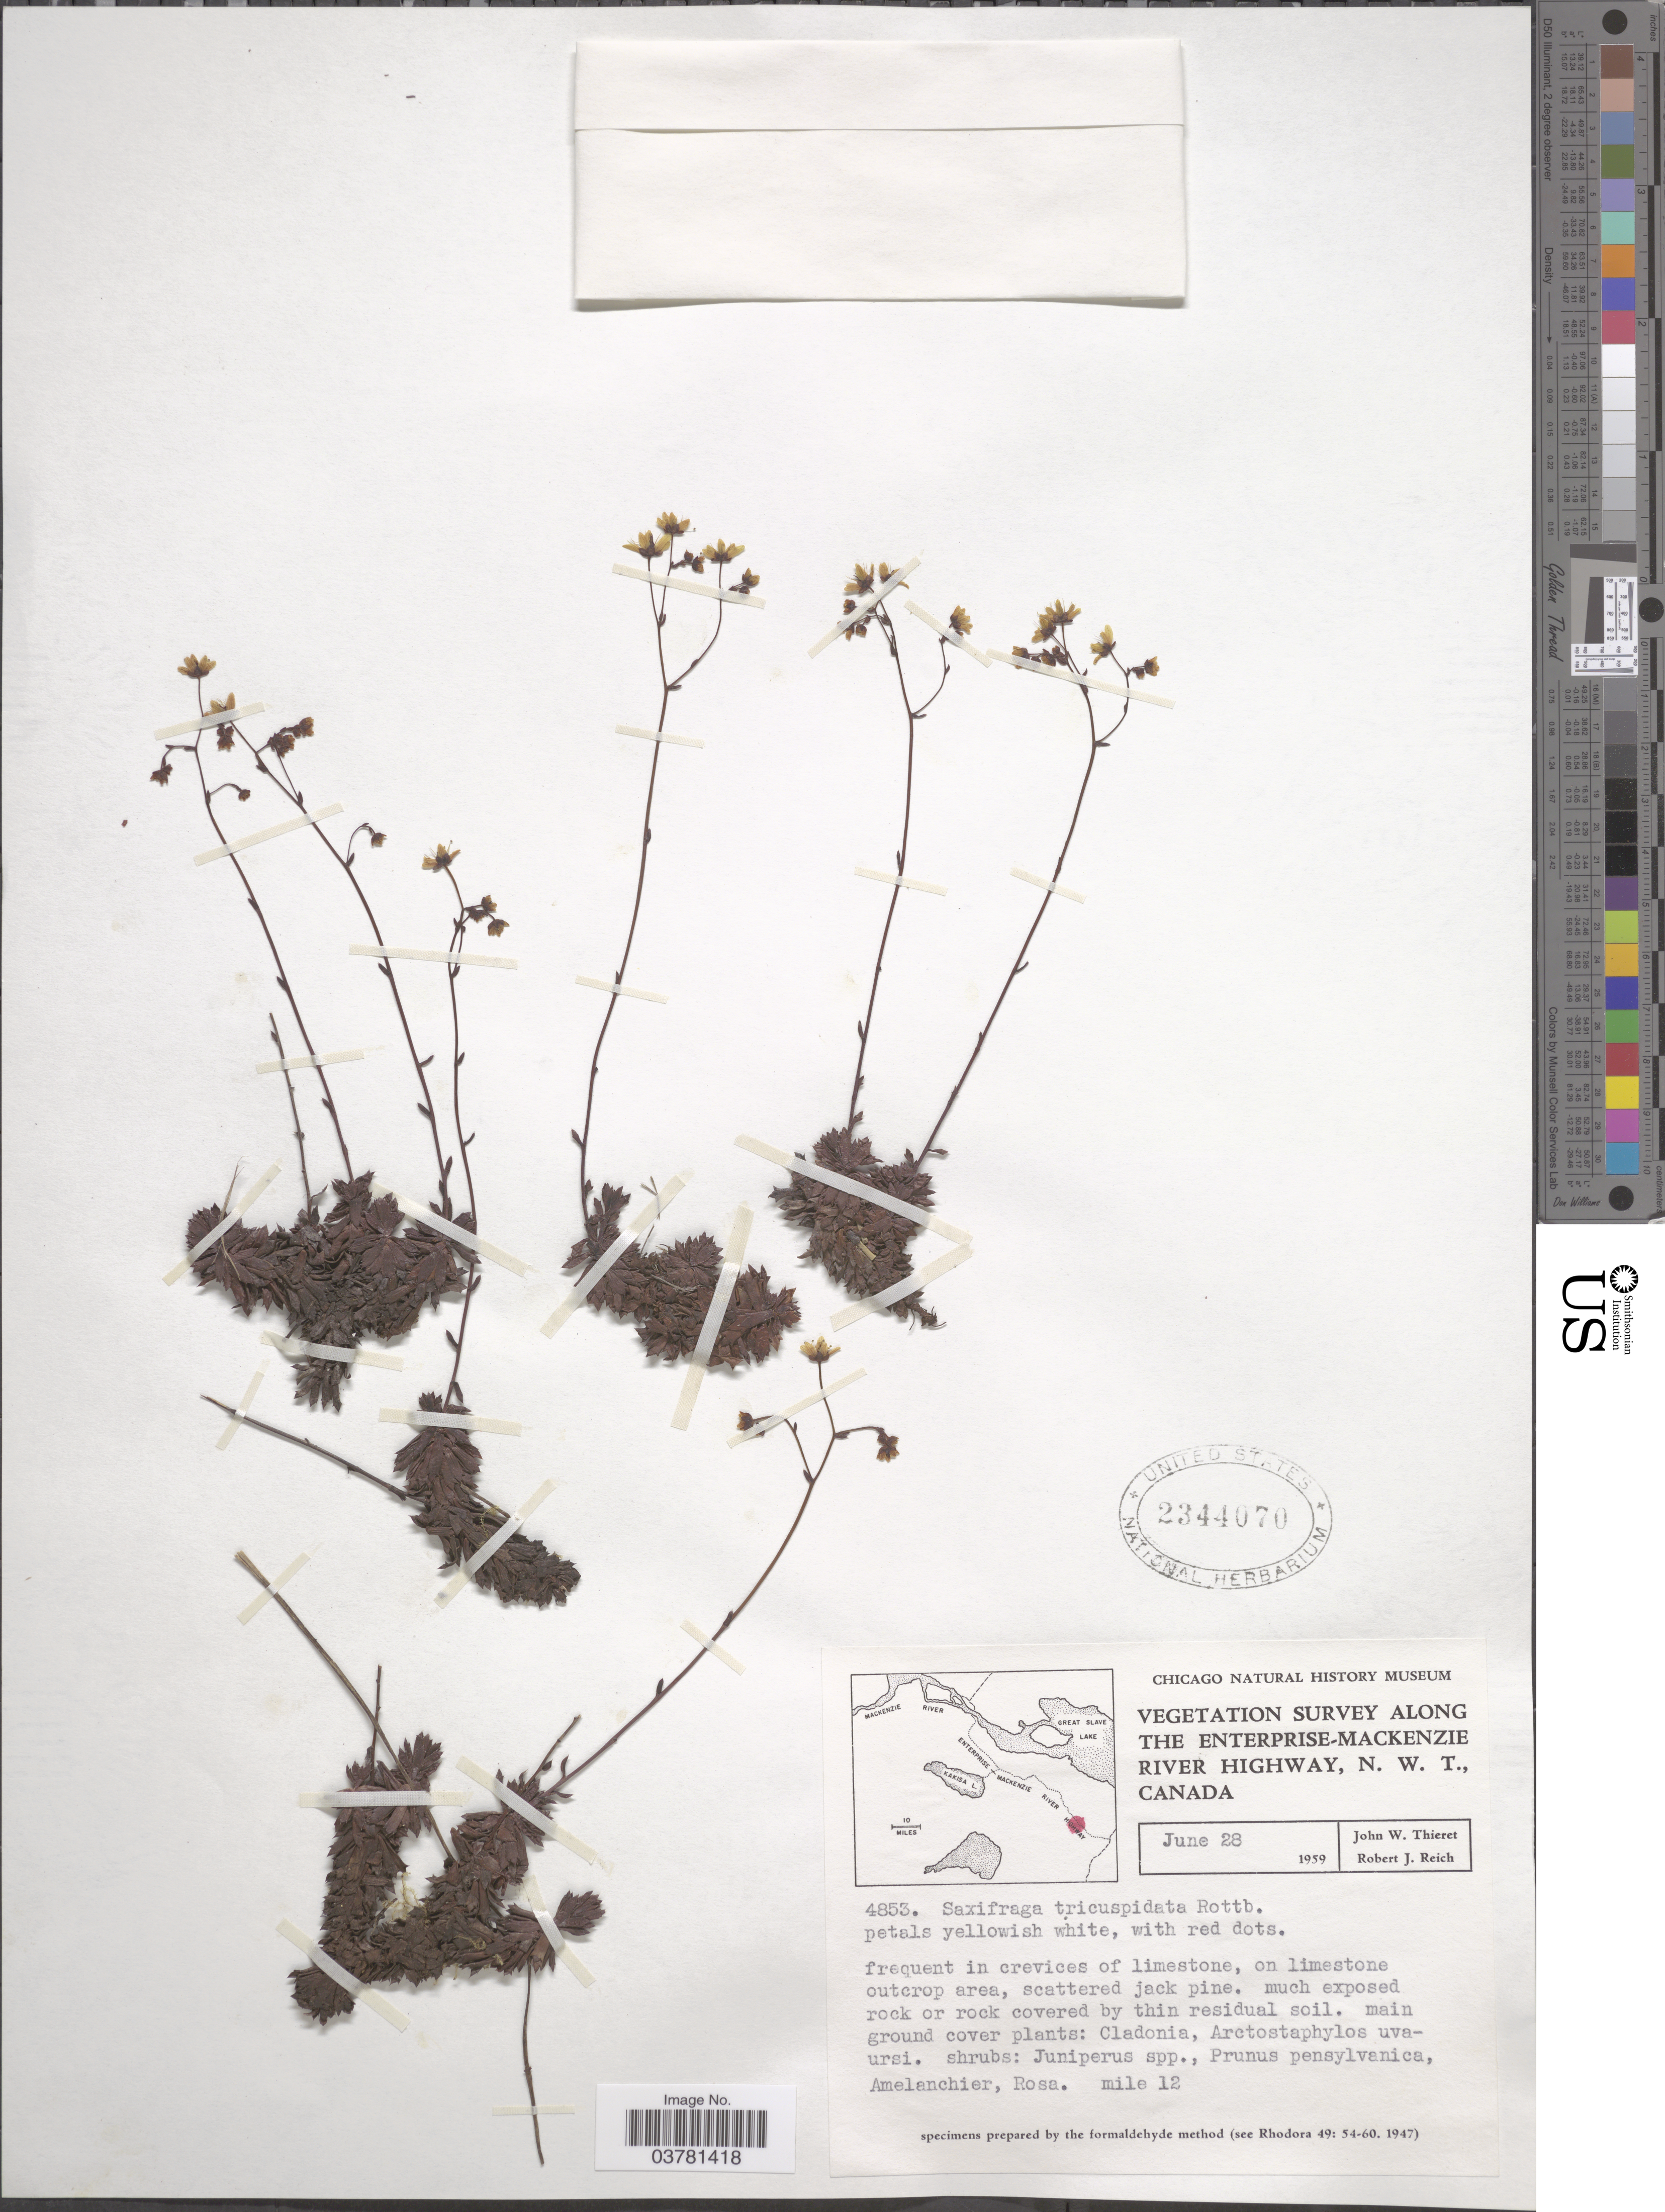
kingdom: Plantae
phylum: Tracheophyta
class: Magnoliopsida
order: Saxifragales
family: Saxifragaceae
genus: Saxifraga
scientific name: Saxifraga tricuspidata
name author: Rottb.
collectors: J. W. Thieret & R. Reich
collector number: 4853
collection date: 1959-06-28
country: Canada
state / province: Northwest Territories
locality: Vegetation survey along the Enterprise-Mackenzie River Highway.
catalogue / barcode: US 2344070